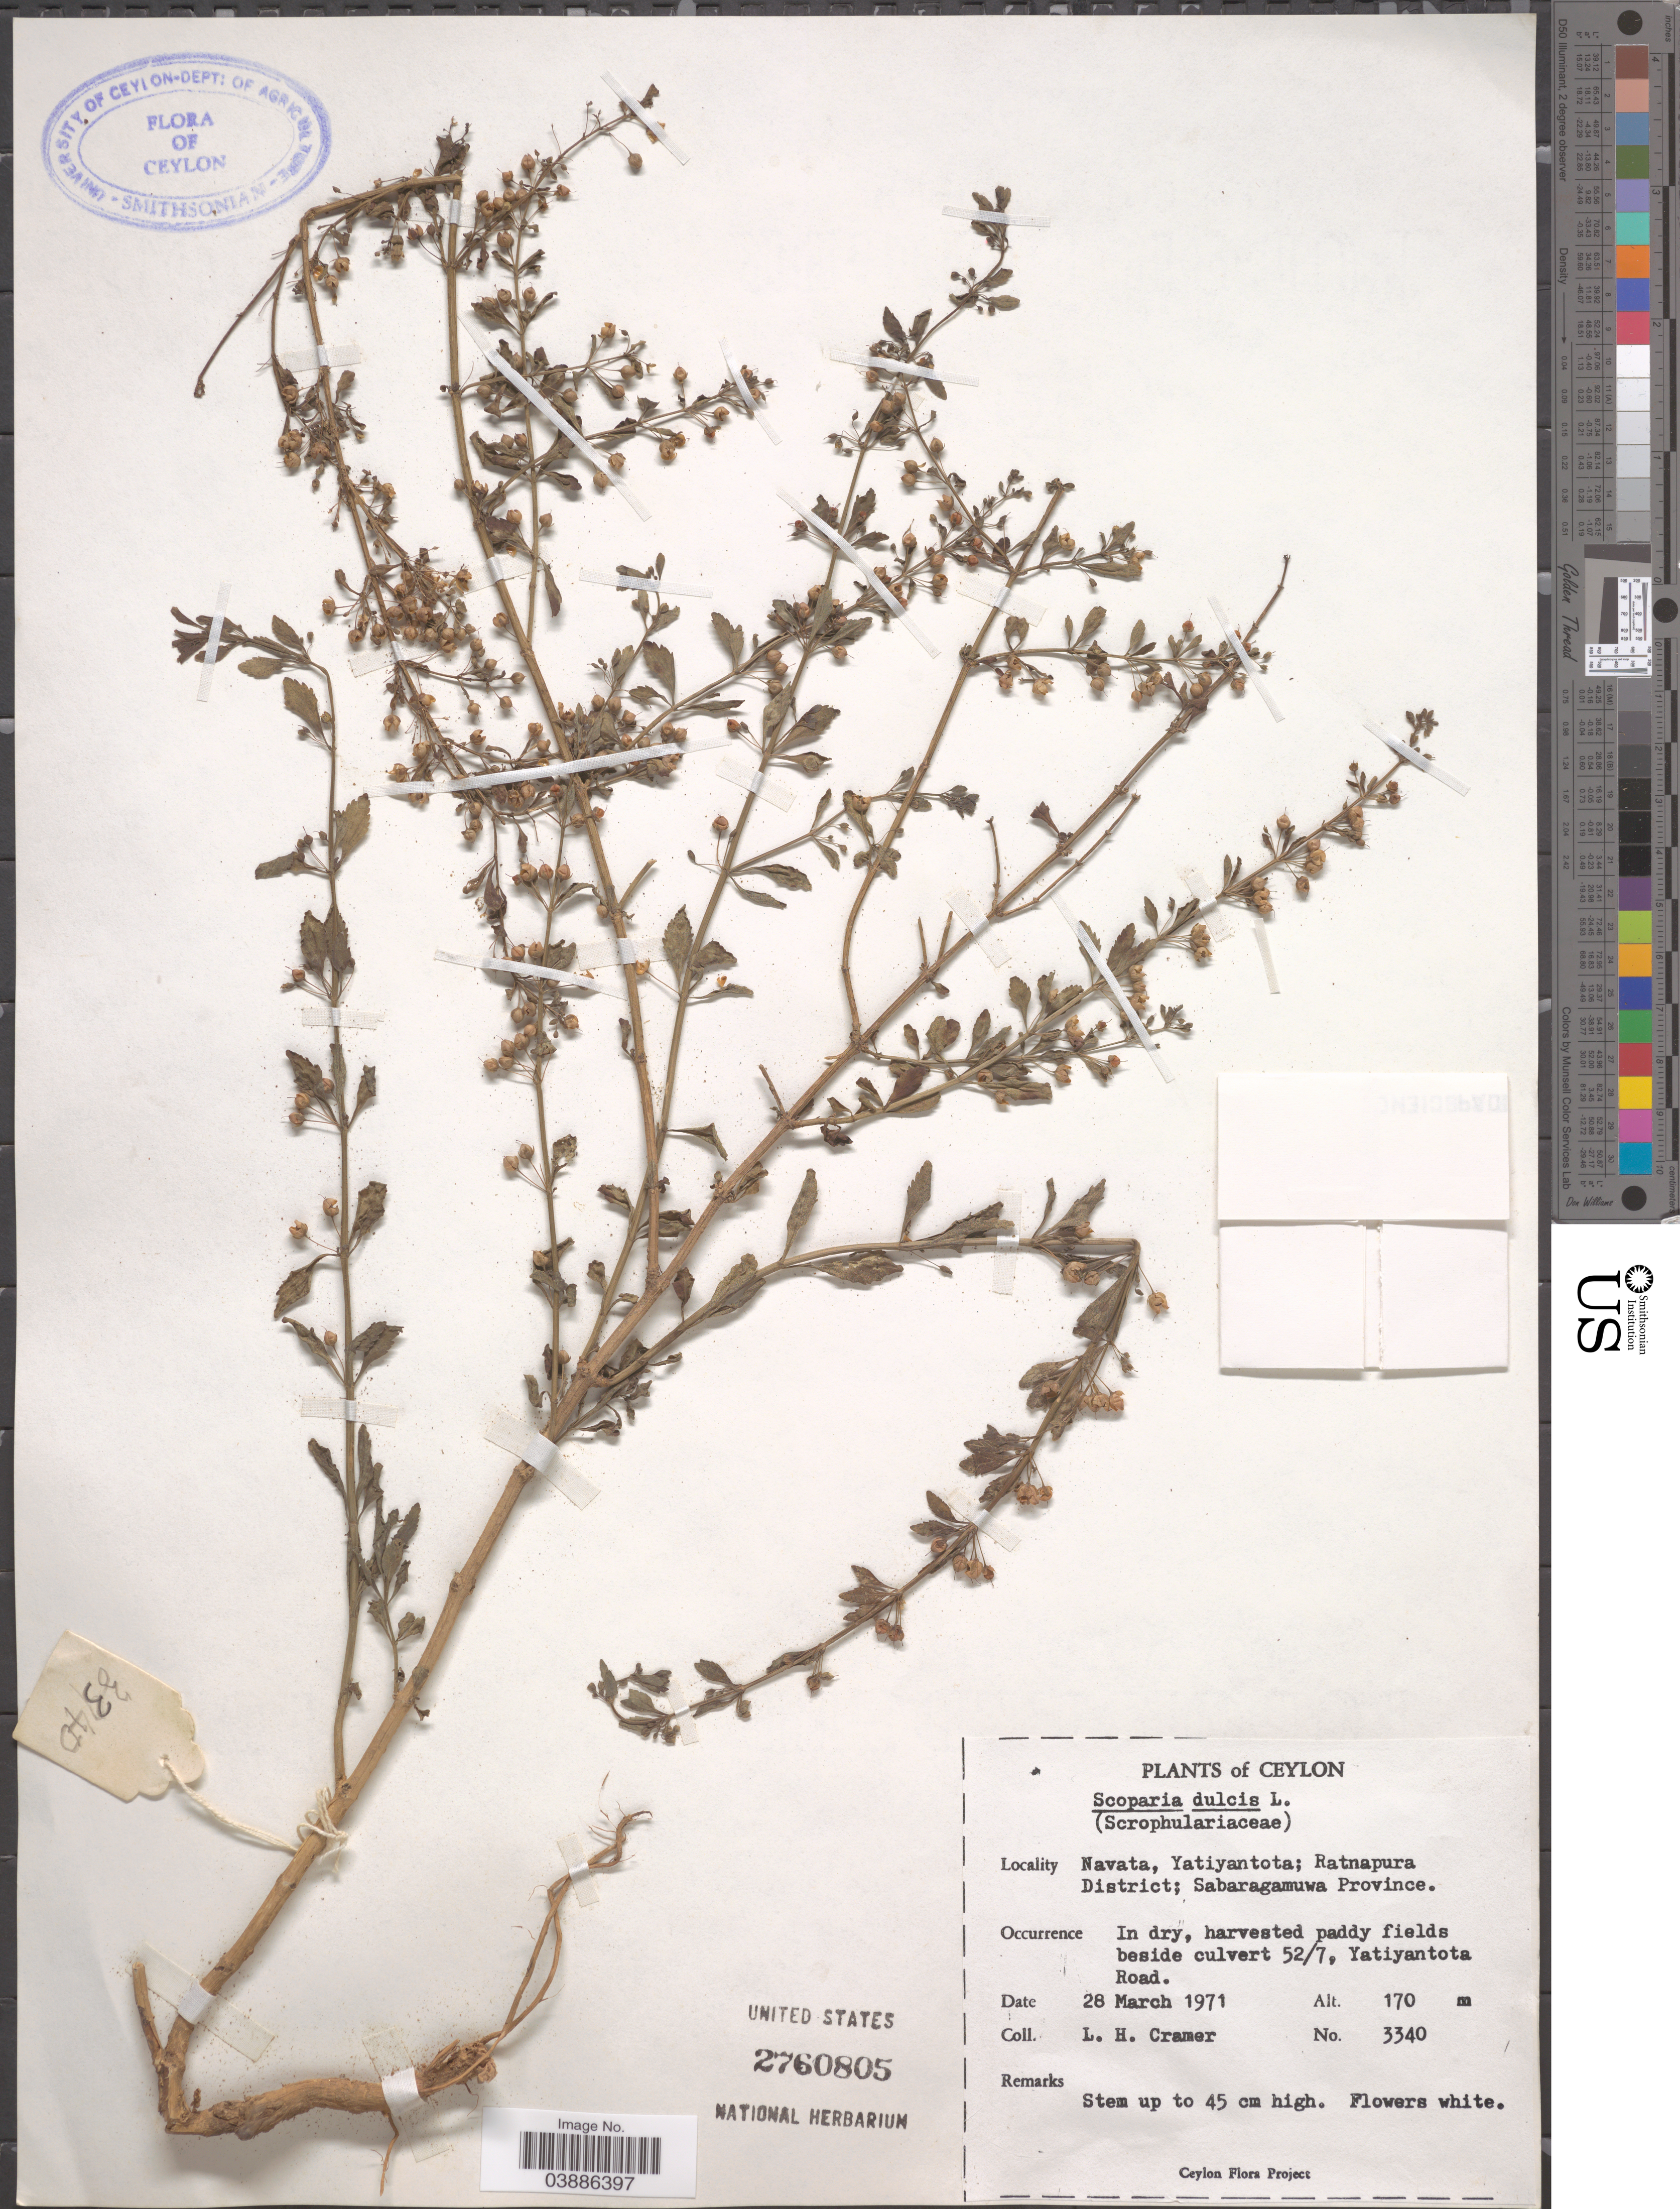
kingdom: Plantae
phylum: Tracheophyta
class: Magnoliopsida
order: Lamiales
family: Plantaginaceae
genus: Scoparia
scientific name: Scoparia dulcis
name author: L.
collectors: L. H. Cramer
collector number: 3340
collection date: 1971-03-28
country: Sri Lanka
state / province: Sabaragamuwa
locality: Ceylon. Navata, Yatiyantota; Ratnapura District. Harvested paddy fields beside culvert 52/7, Yatiyantota Road.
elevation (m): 170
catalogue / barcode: US 2760805